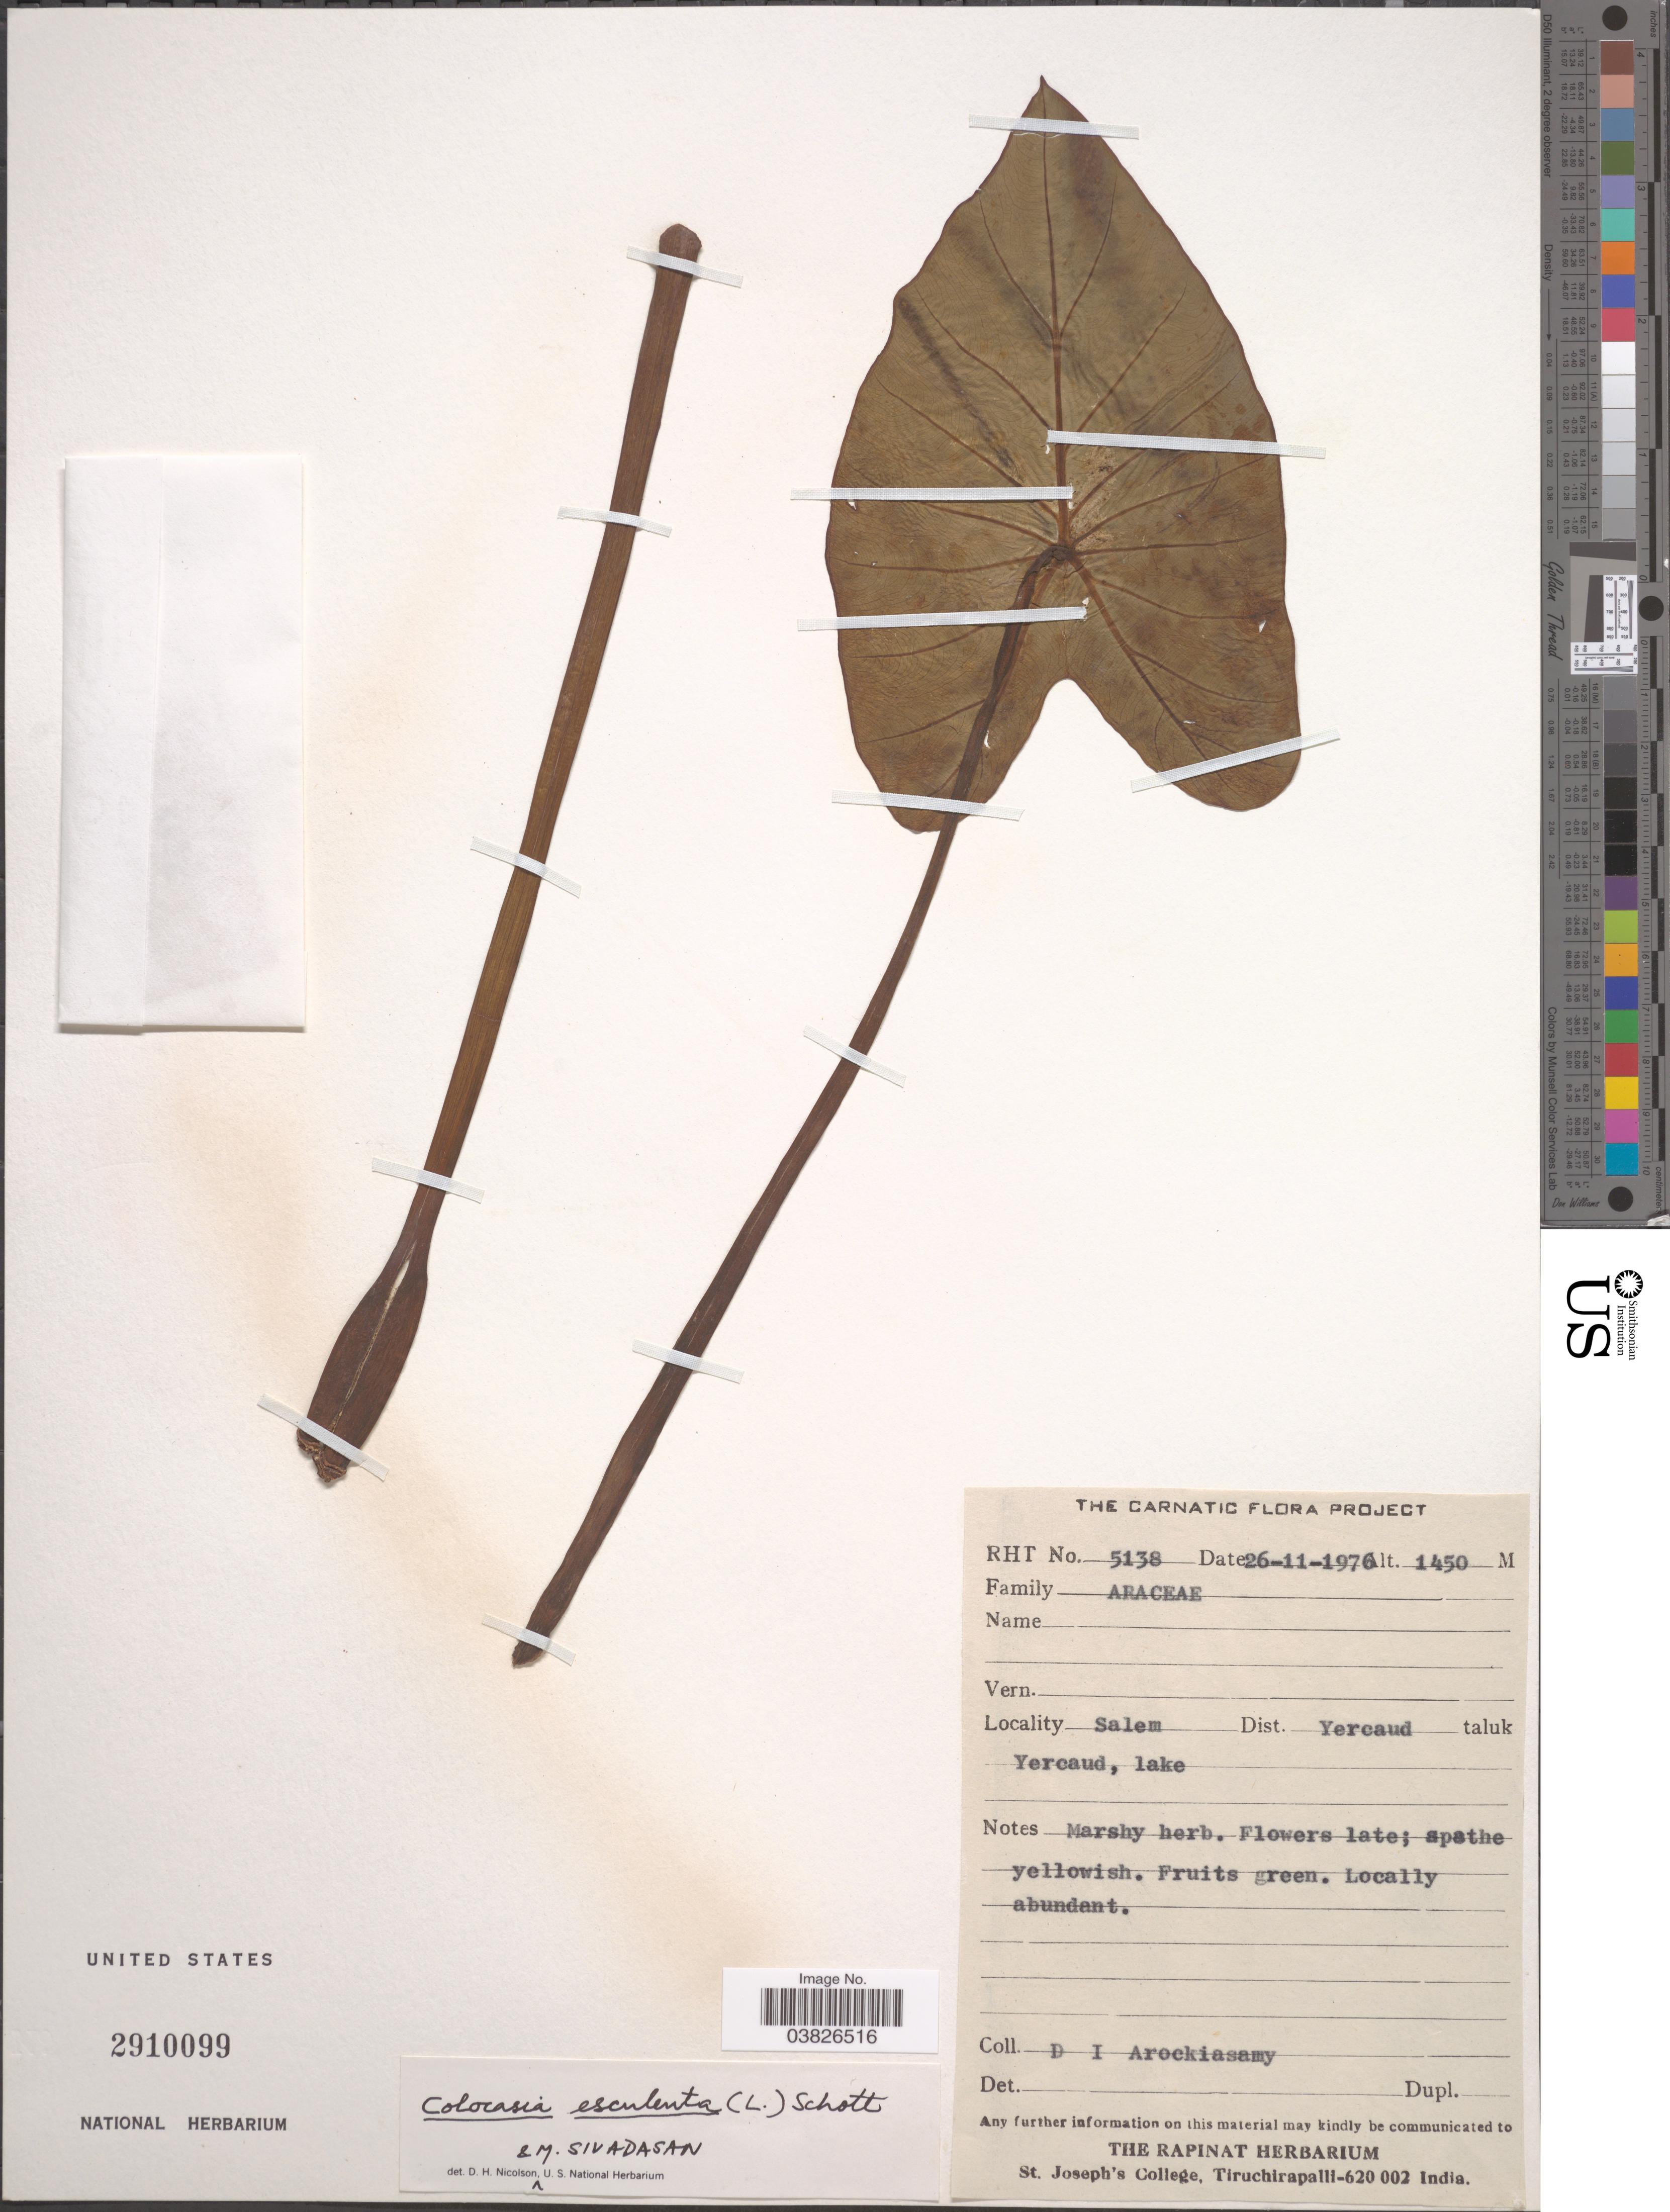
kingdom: Plantae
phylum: Tracheophyta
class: Liliopsida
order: Alismatales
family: Araceae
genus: Colocasia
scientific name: Colocasia esculenta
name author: (L.) Schott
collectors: D. Arockiasamy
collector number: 5138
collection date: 1976-11-26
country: India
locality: Salem Dist. Yercaud taluk Yercaud, lake.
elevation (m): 1450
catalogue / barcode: US 2910099